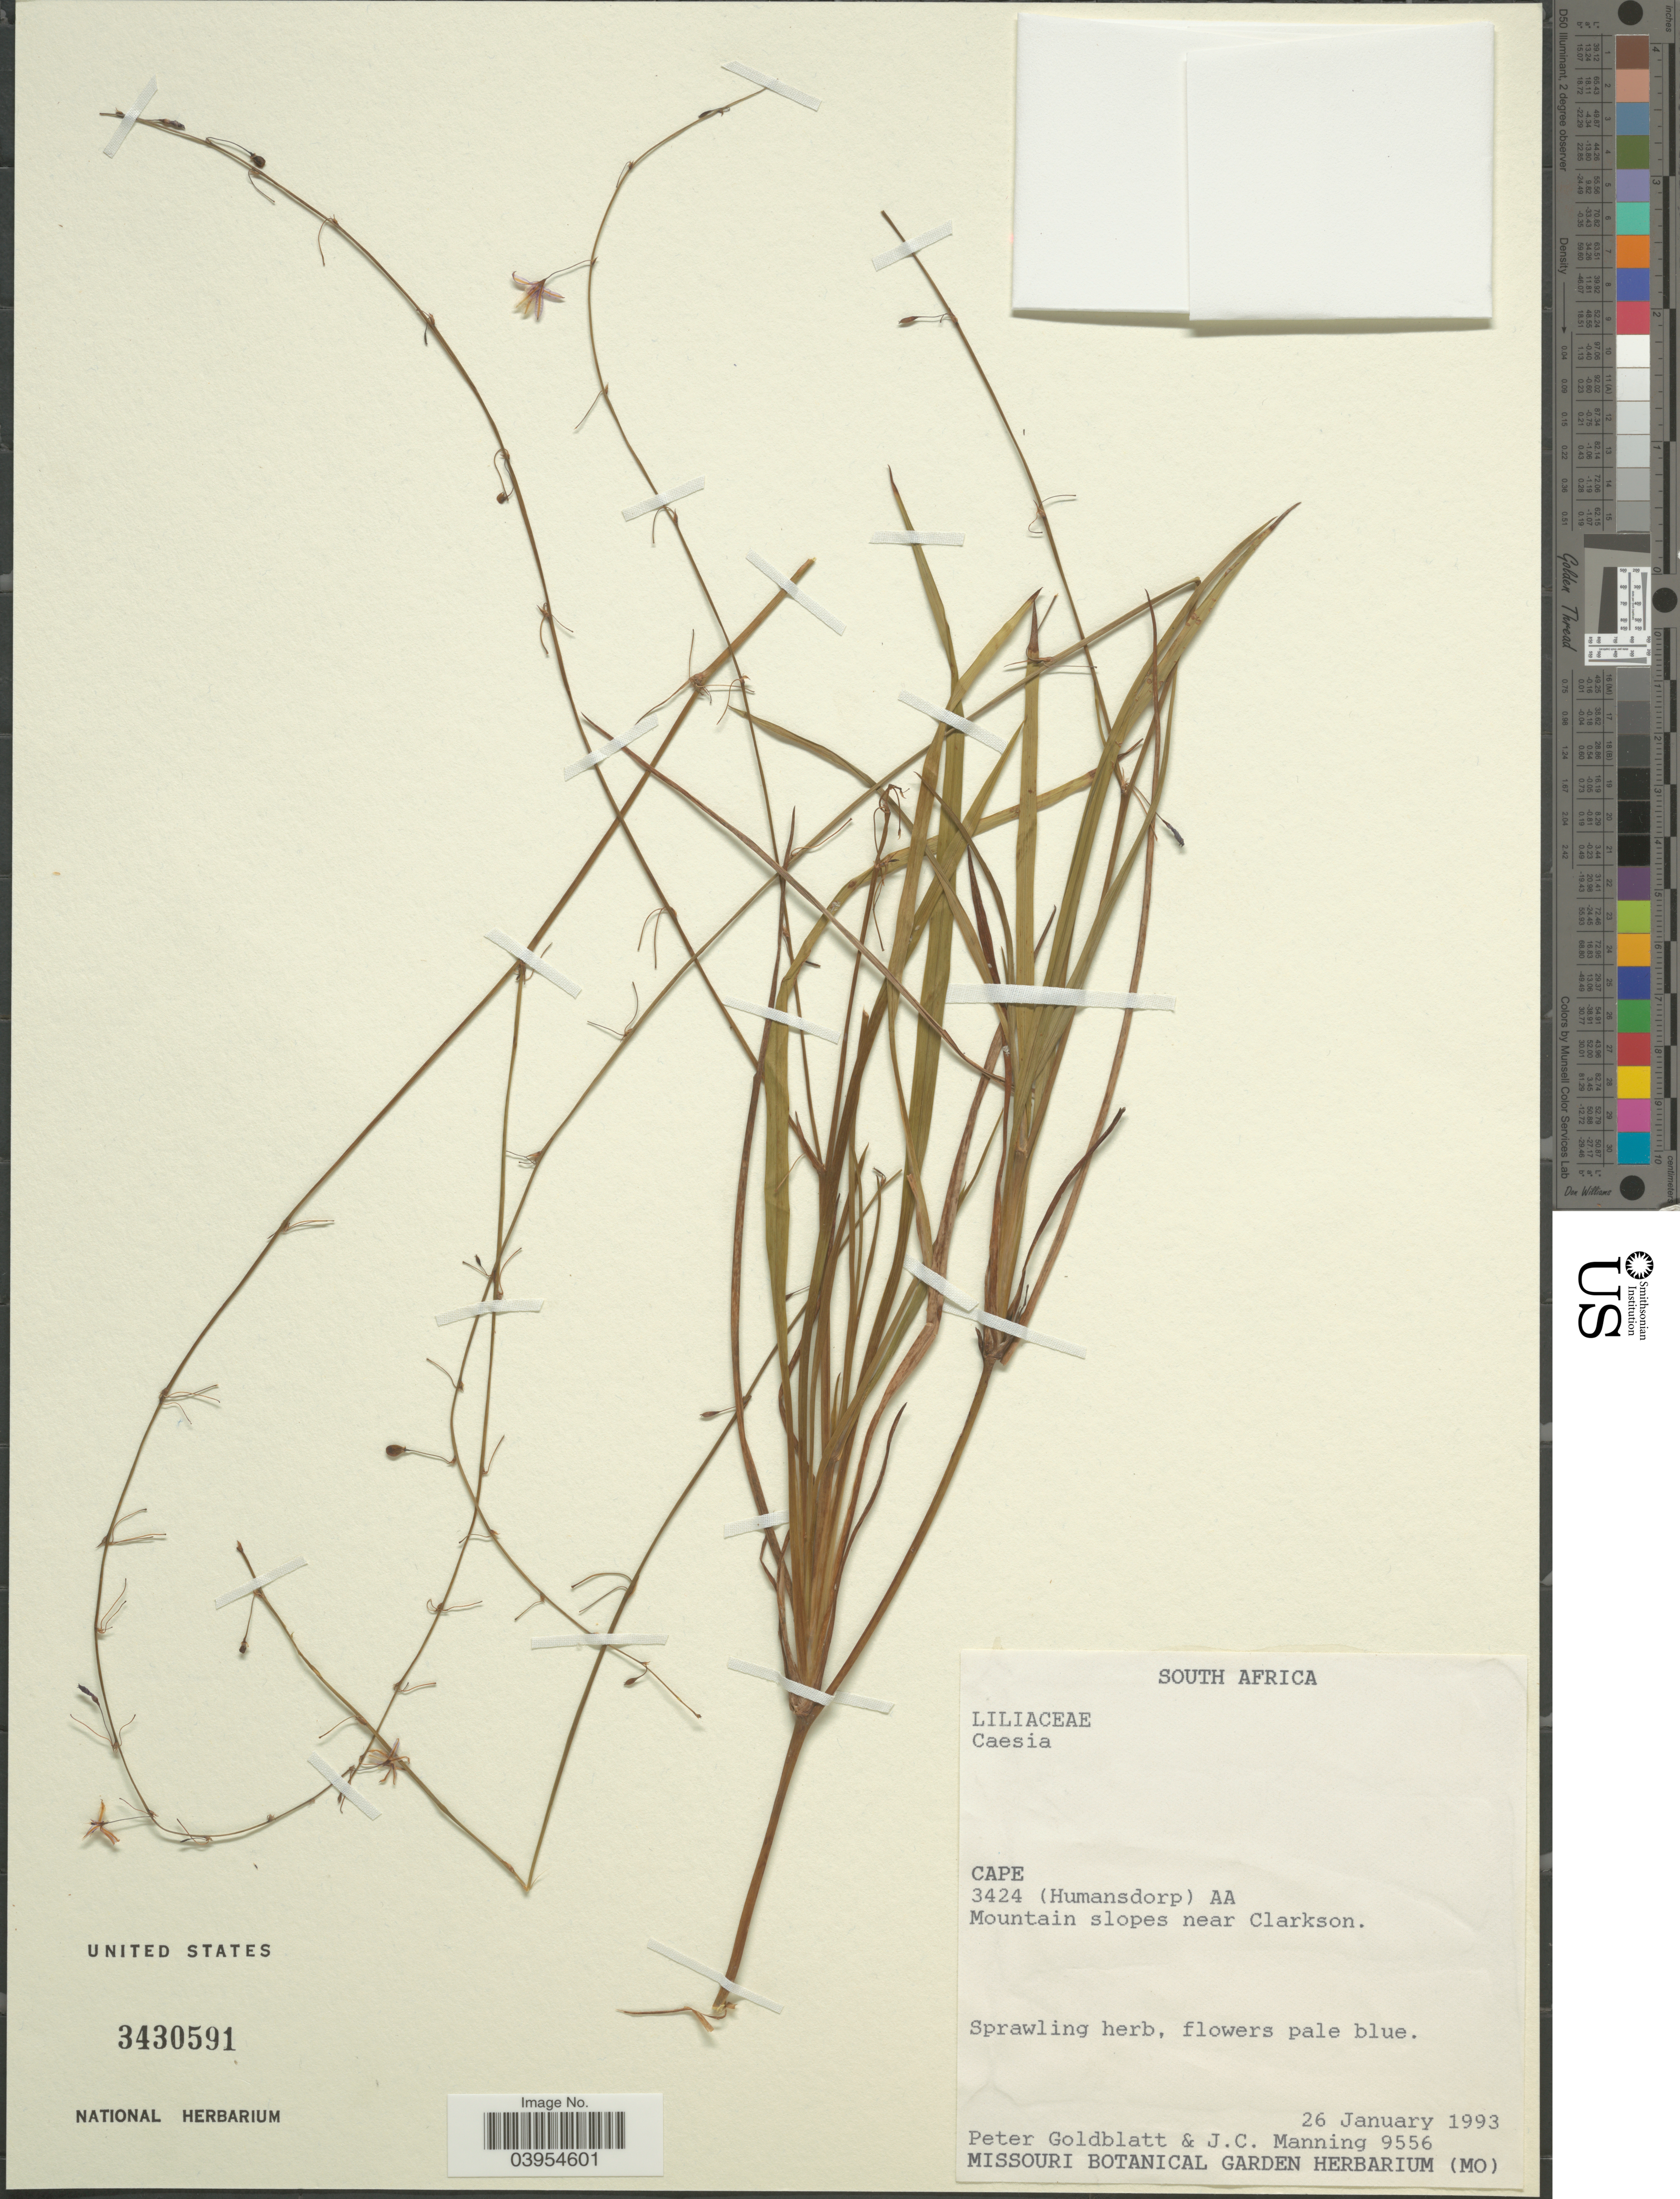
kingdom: Plantae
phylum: Tracheophyta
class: Liliopsida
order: Asparagales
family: Asphodelaceae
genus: Caesia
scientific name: Caesia sp.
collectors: P. Goldblatt & J. C. Manning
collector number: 9556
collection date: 1993-01-26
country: South Africa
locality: Cape. 3424 (Humansdorp) AA. Mountain slopes near Clarkson.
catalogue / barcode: US 3430591